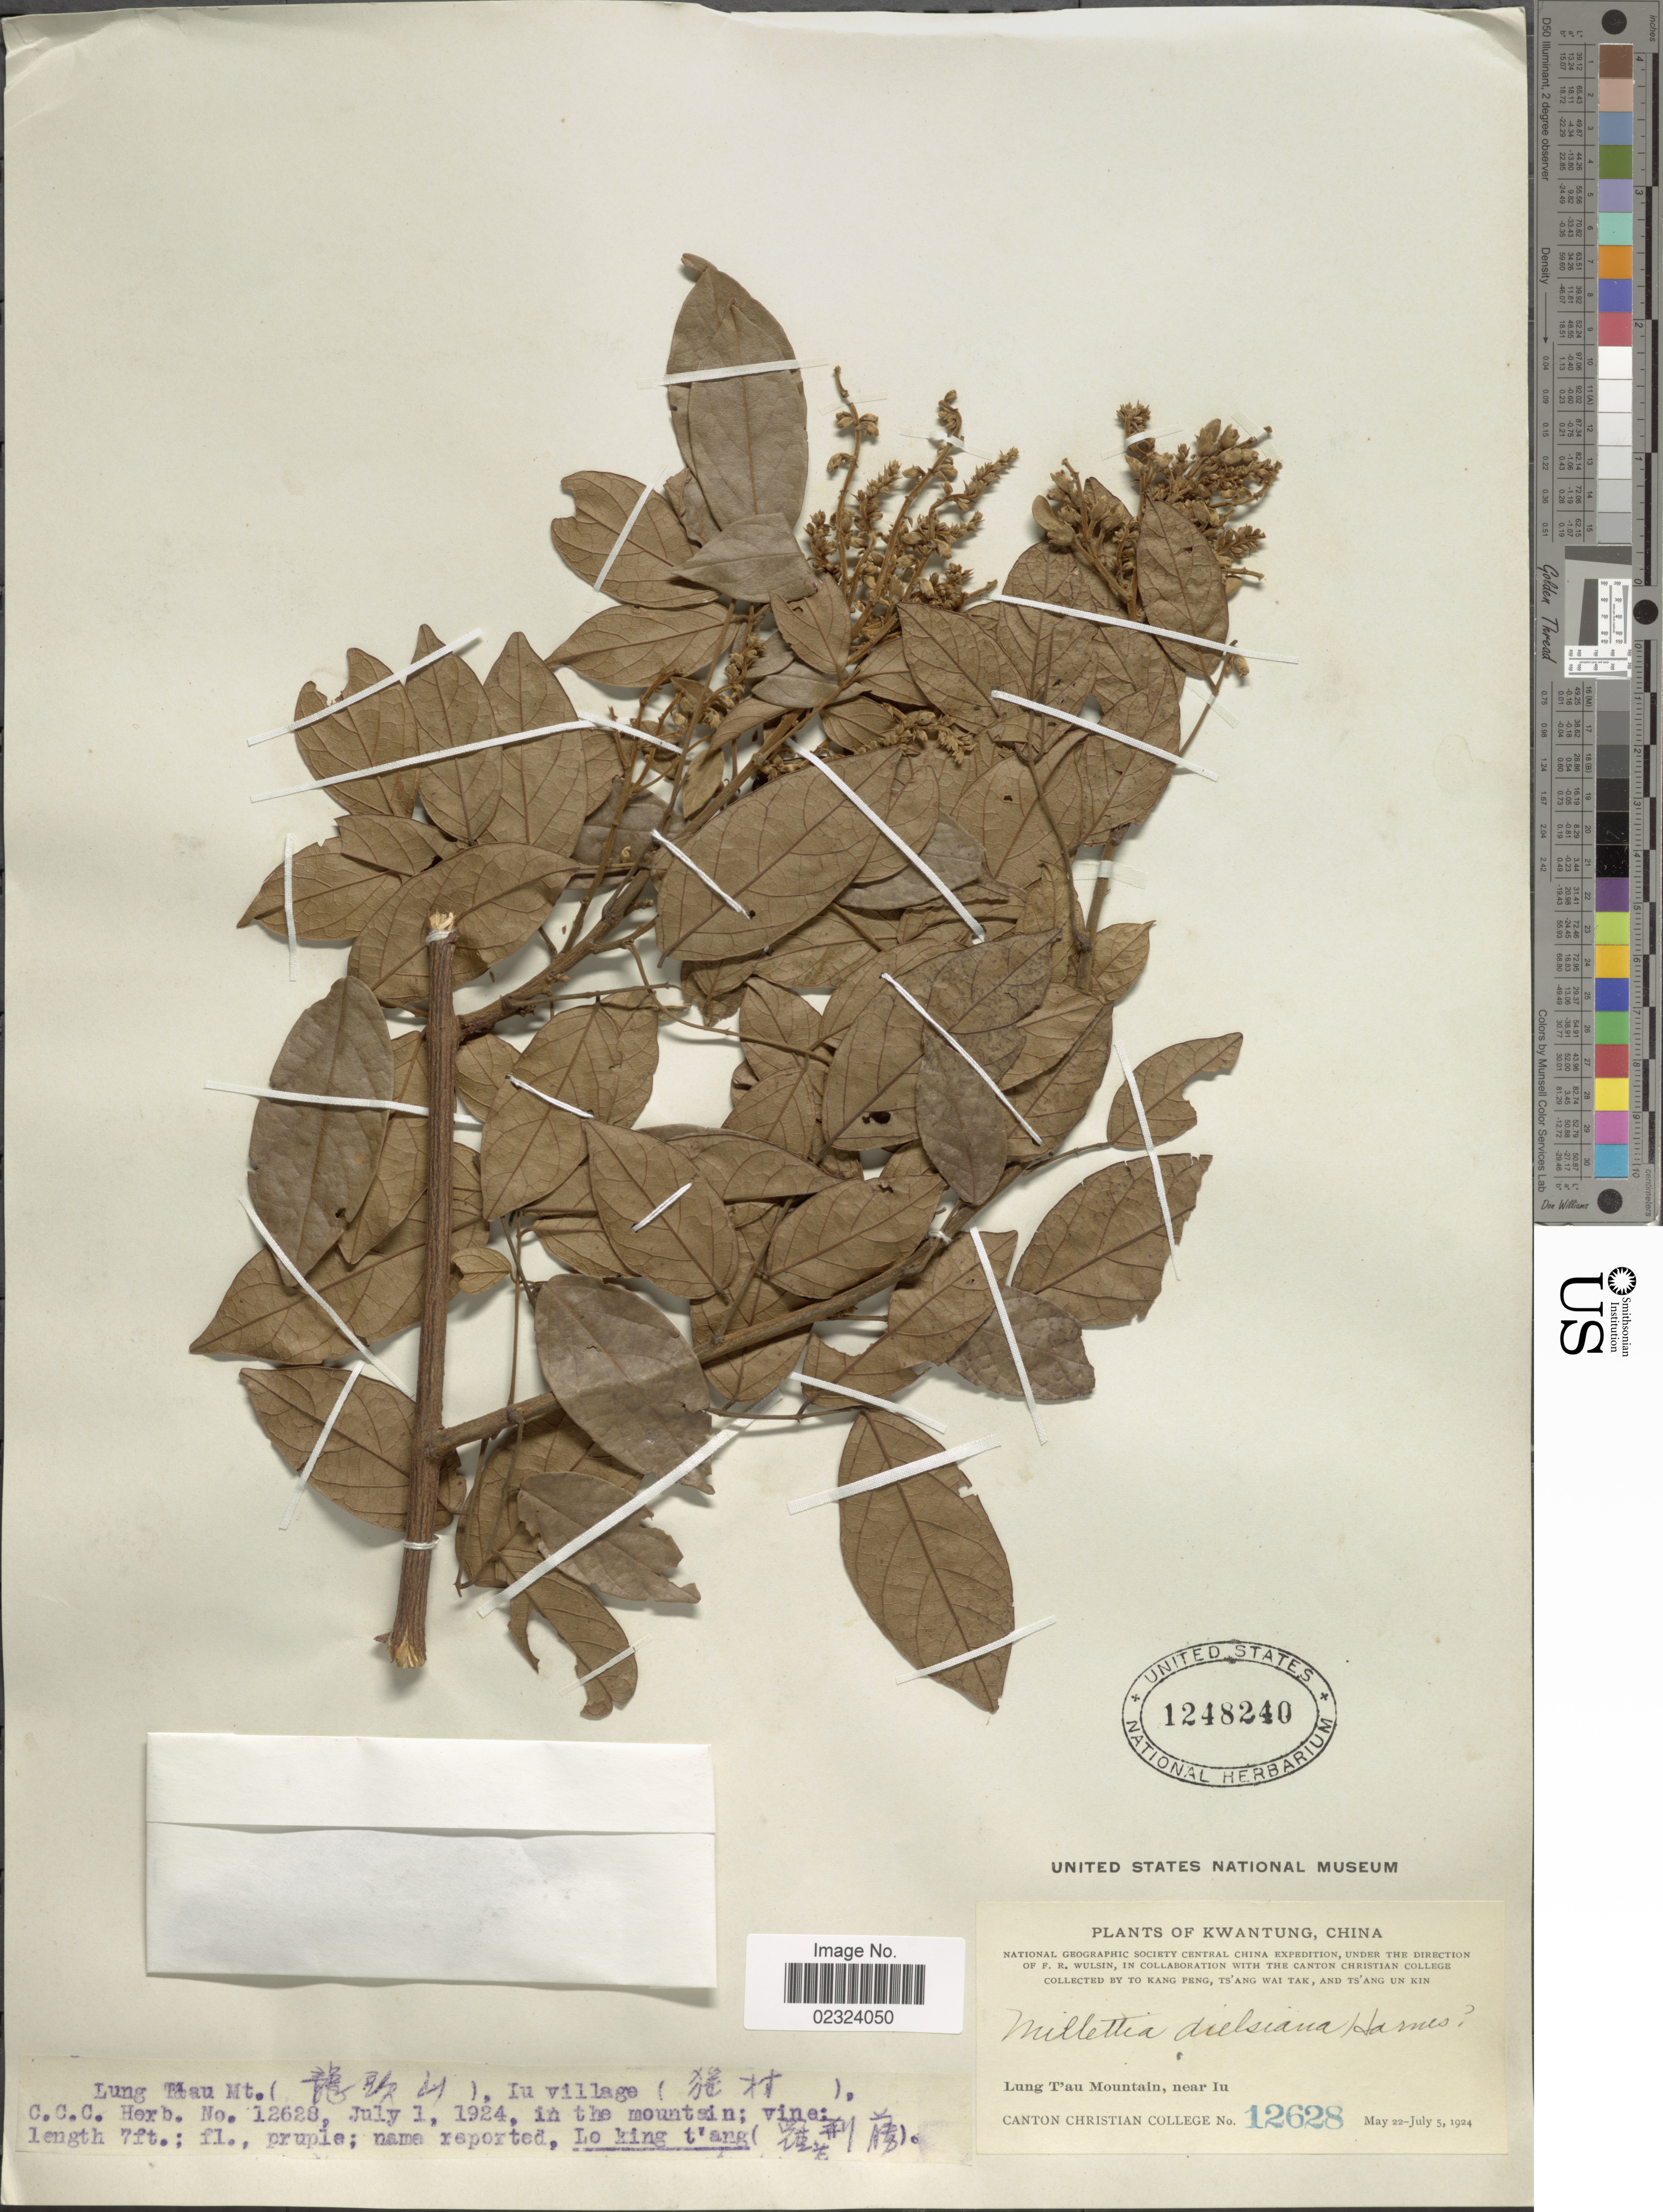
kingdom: Plantae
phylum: Tracheophyta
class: Magnoliopsida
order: Fabales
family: Fabaceae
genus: Millettia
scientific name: Millettia dielsiana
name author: Harms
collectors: K. Peng, W. T. Tsang & Ts' Ang Un Kin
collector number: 12628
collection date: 1924-05-22/1924-07-05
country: China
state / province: Guangdong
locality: Kwangtung. Lung T'au Mountain, near Iu.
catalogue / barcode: US 1248240